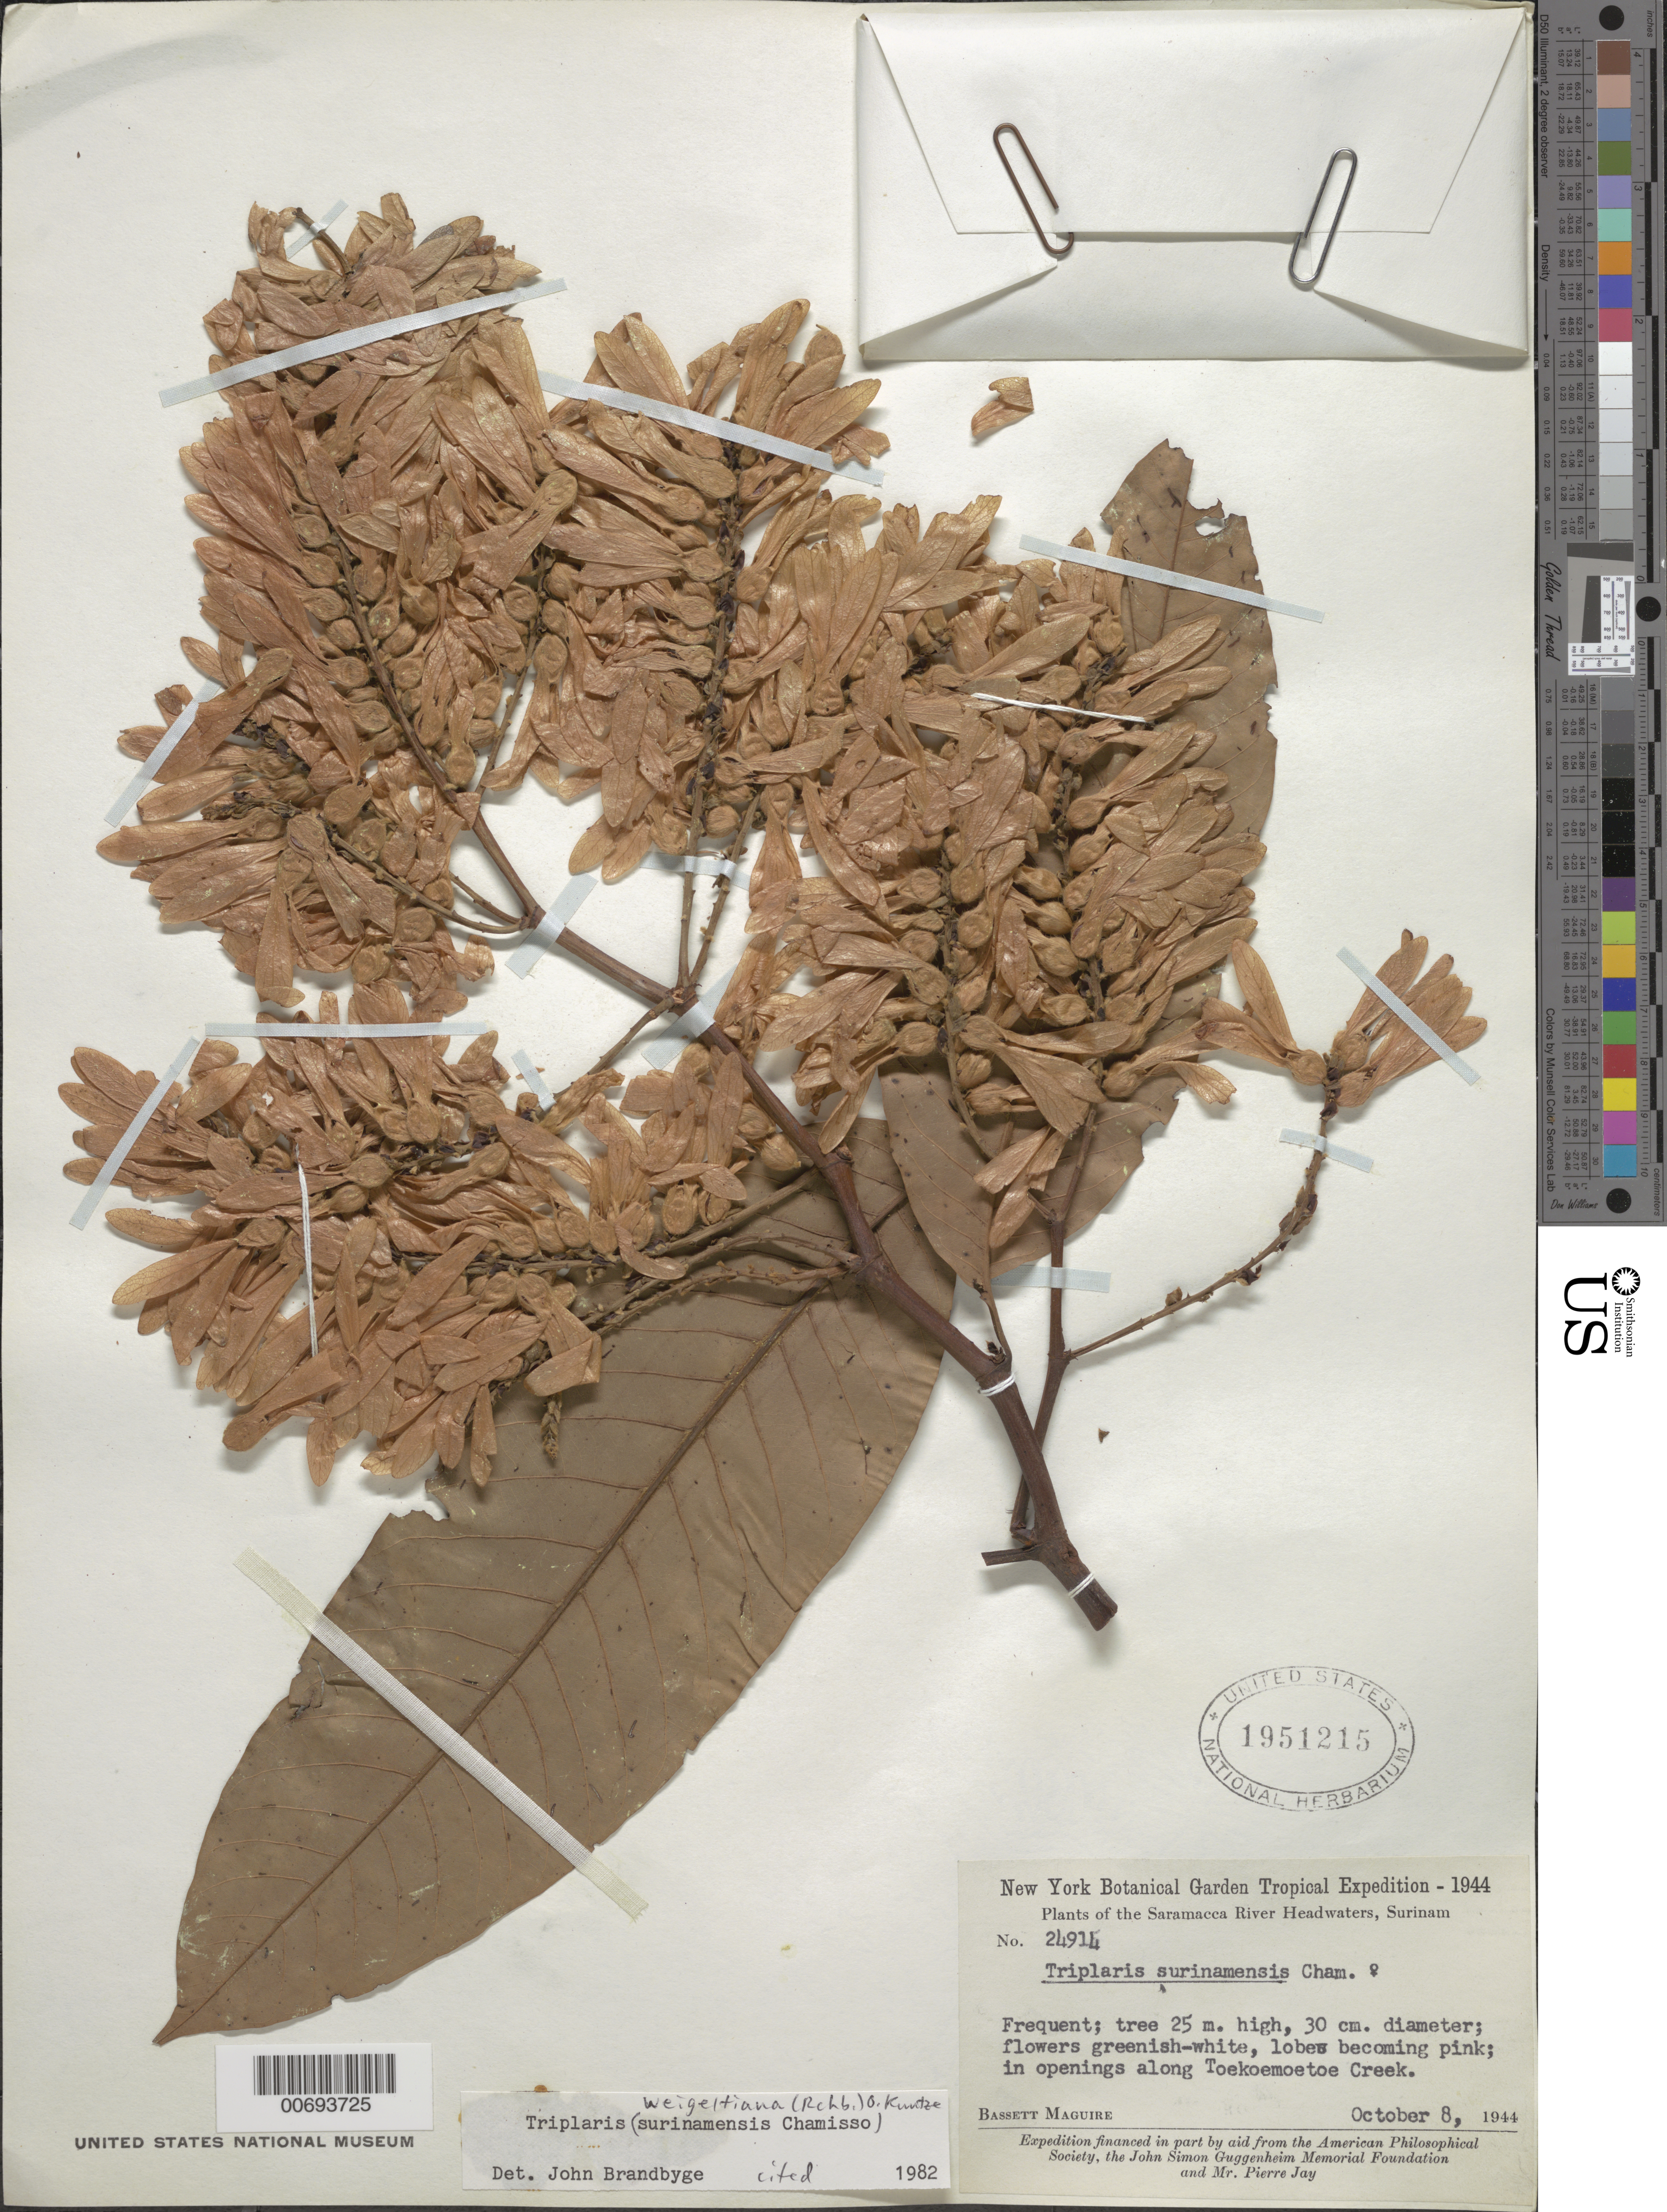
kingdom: Plantae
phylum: Tracheophyta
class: Magnoliopsida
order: Caryophyllales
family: Polygonaceae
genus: Triplaris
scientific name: Triplaris weigeltiana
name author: (Rchb.) Kuntze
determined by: Brandbyge, J.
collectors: B. Maguire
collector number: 24914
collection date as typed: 8-Oct-44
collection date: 1944-10-08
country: Suriname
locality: Saramacca River Headwaters, Toekoemoetoe Creek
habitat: Openings along creek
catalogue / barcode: US 1951215